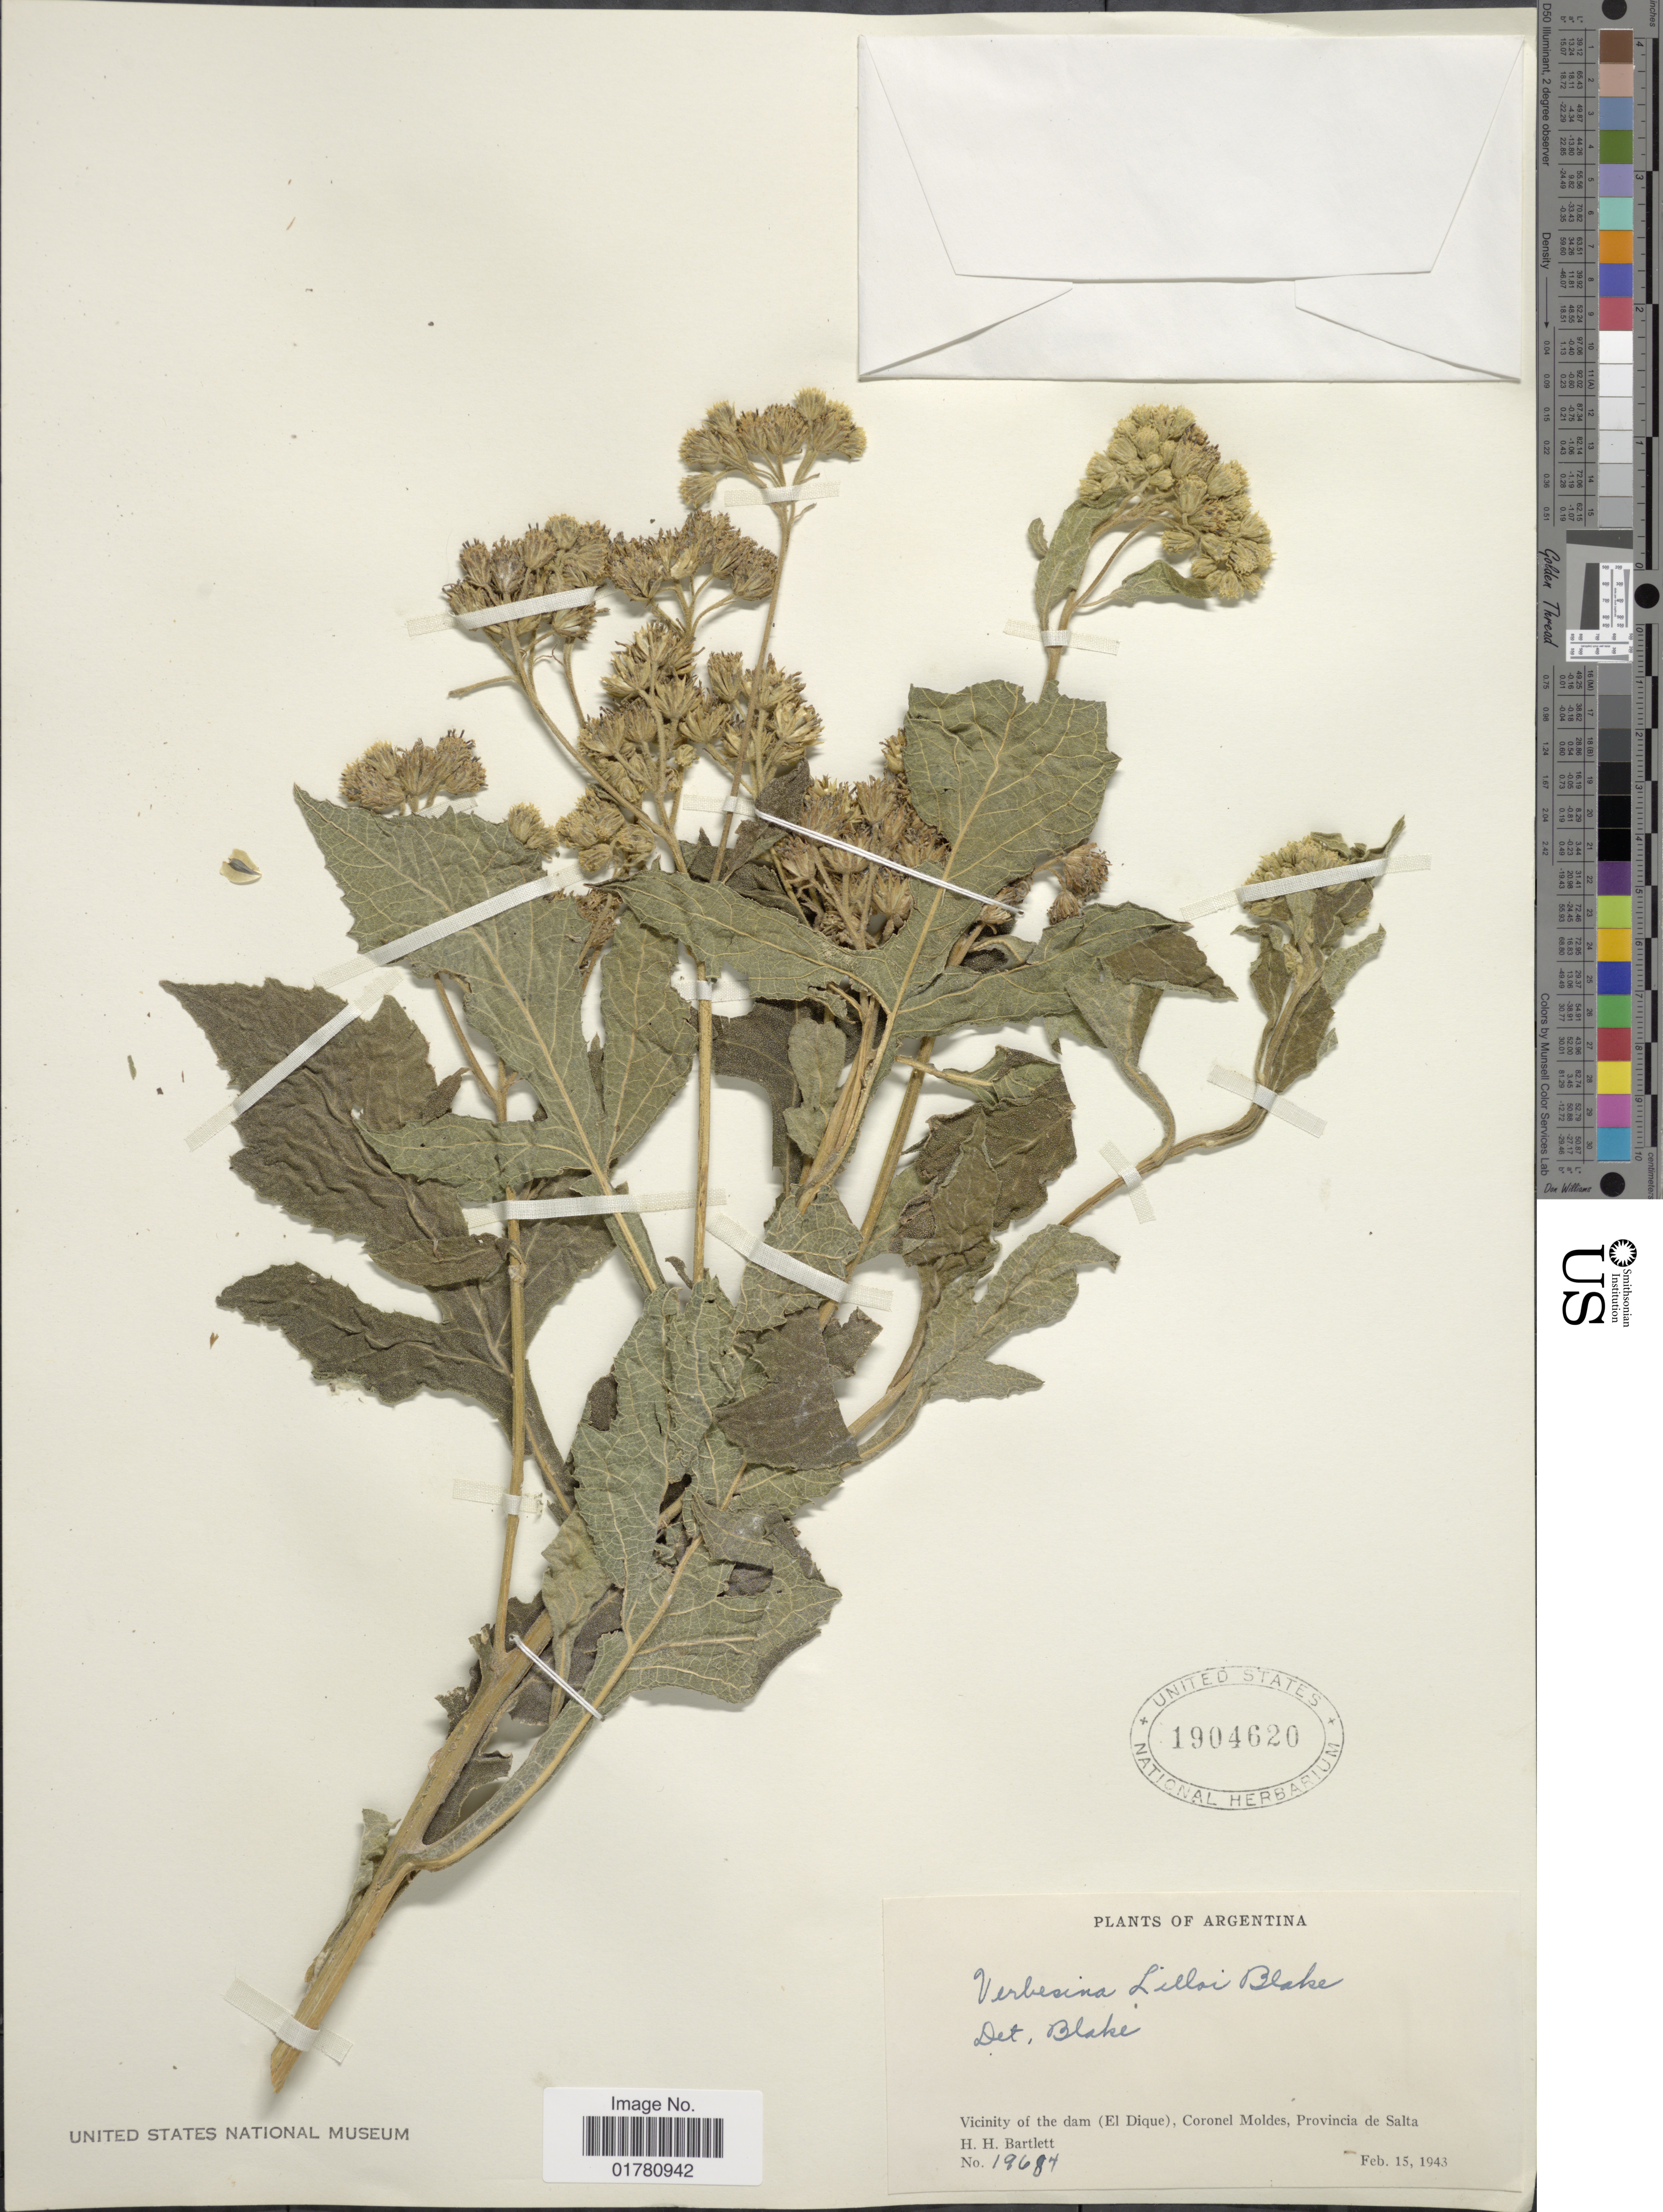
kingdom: Plantae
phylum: Tracheophyta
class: Magnoliopsida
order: Asterales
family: Asteraceae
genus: Verbesina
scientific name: Verbesina lilloi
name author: S.F. Blake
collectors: H. H. Bartlett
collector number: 19684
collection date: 1943-02-15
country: Argentina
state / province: Salta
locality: Vicinity of the dam (El Dique), Coronel Moldes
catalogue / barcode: US 1904620